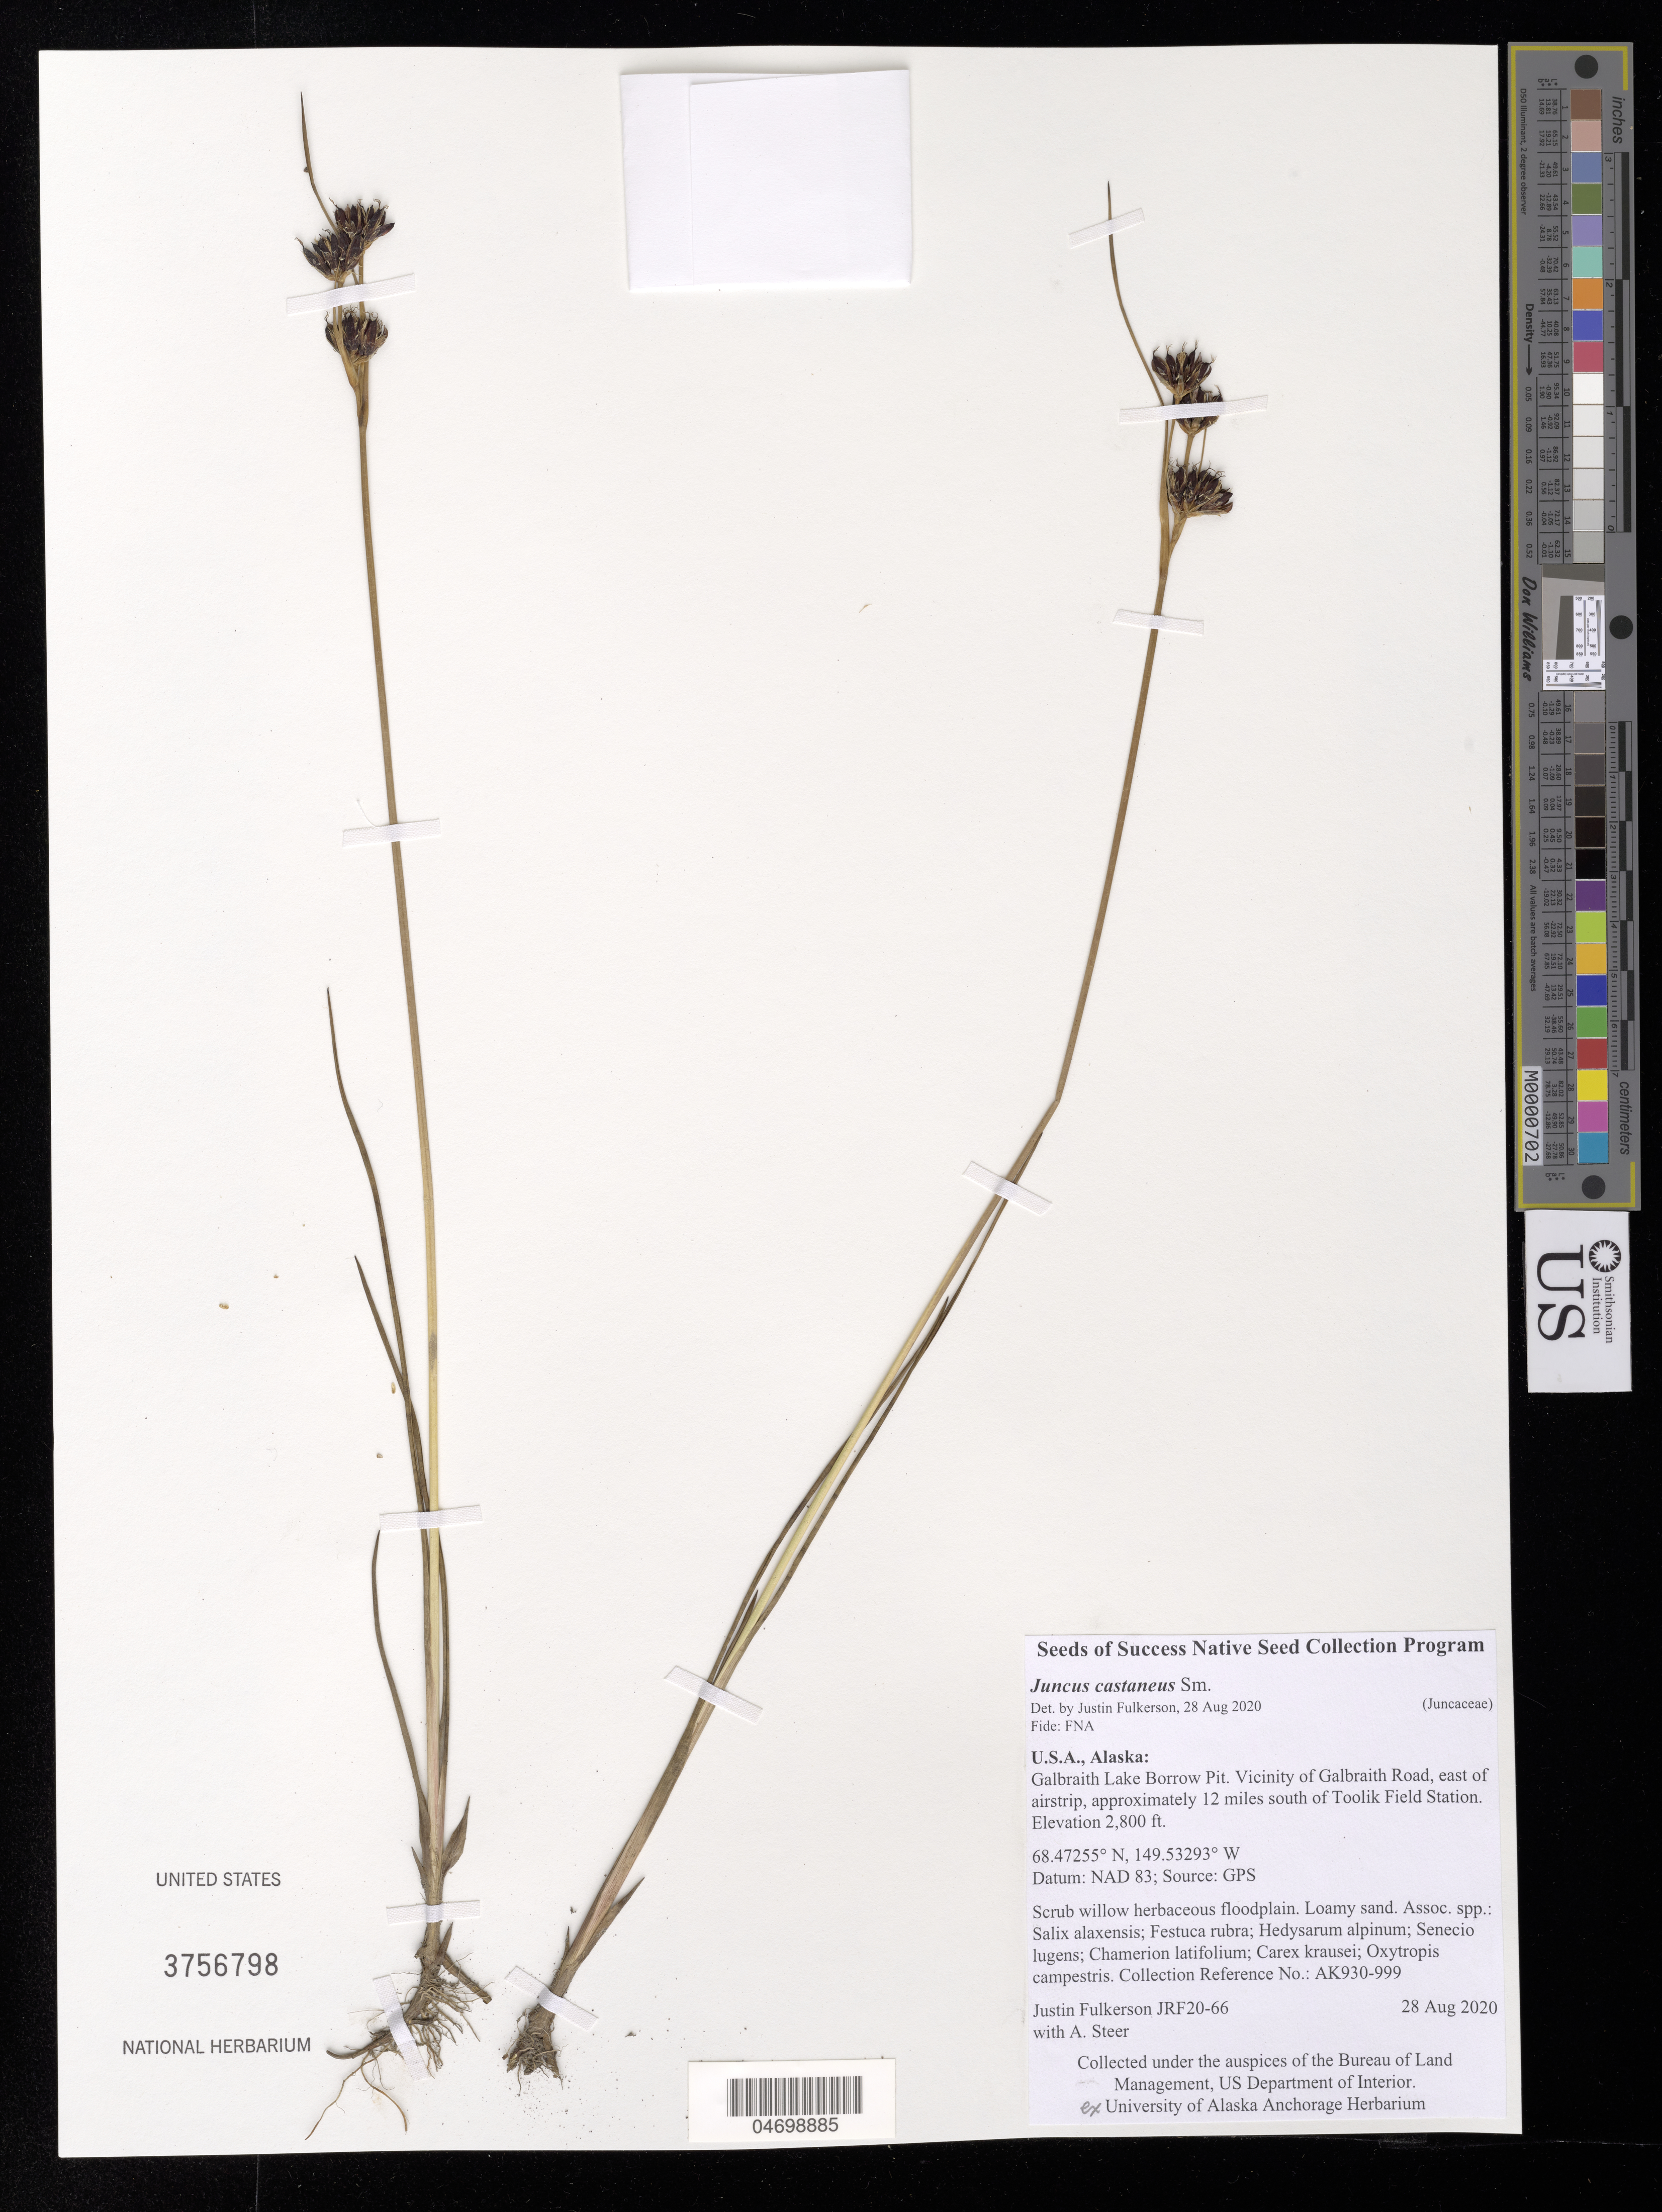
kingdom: Plantae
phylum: Tracheophyta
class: Liliopsida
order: Poales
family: Juncaceae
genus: Juncus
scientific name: Juncus castaneus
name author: Sm.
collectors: J. Fulkerson & A. Steer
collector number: AK930-999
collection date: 2020-08-28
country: United States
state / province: Alaska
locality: Galbraith Lake Borrow Pit. 12 mi. S of Toolik Field Station.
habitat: Scrub willow herbaceous floodplain. Loamy sand. With Salix alaxensis, Festuca rubra, Senecio lugens, etc.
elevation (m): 853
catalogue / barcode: US 3756798